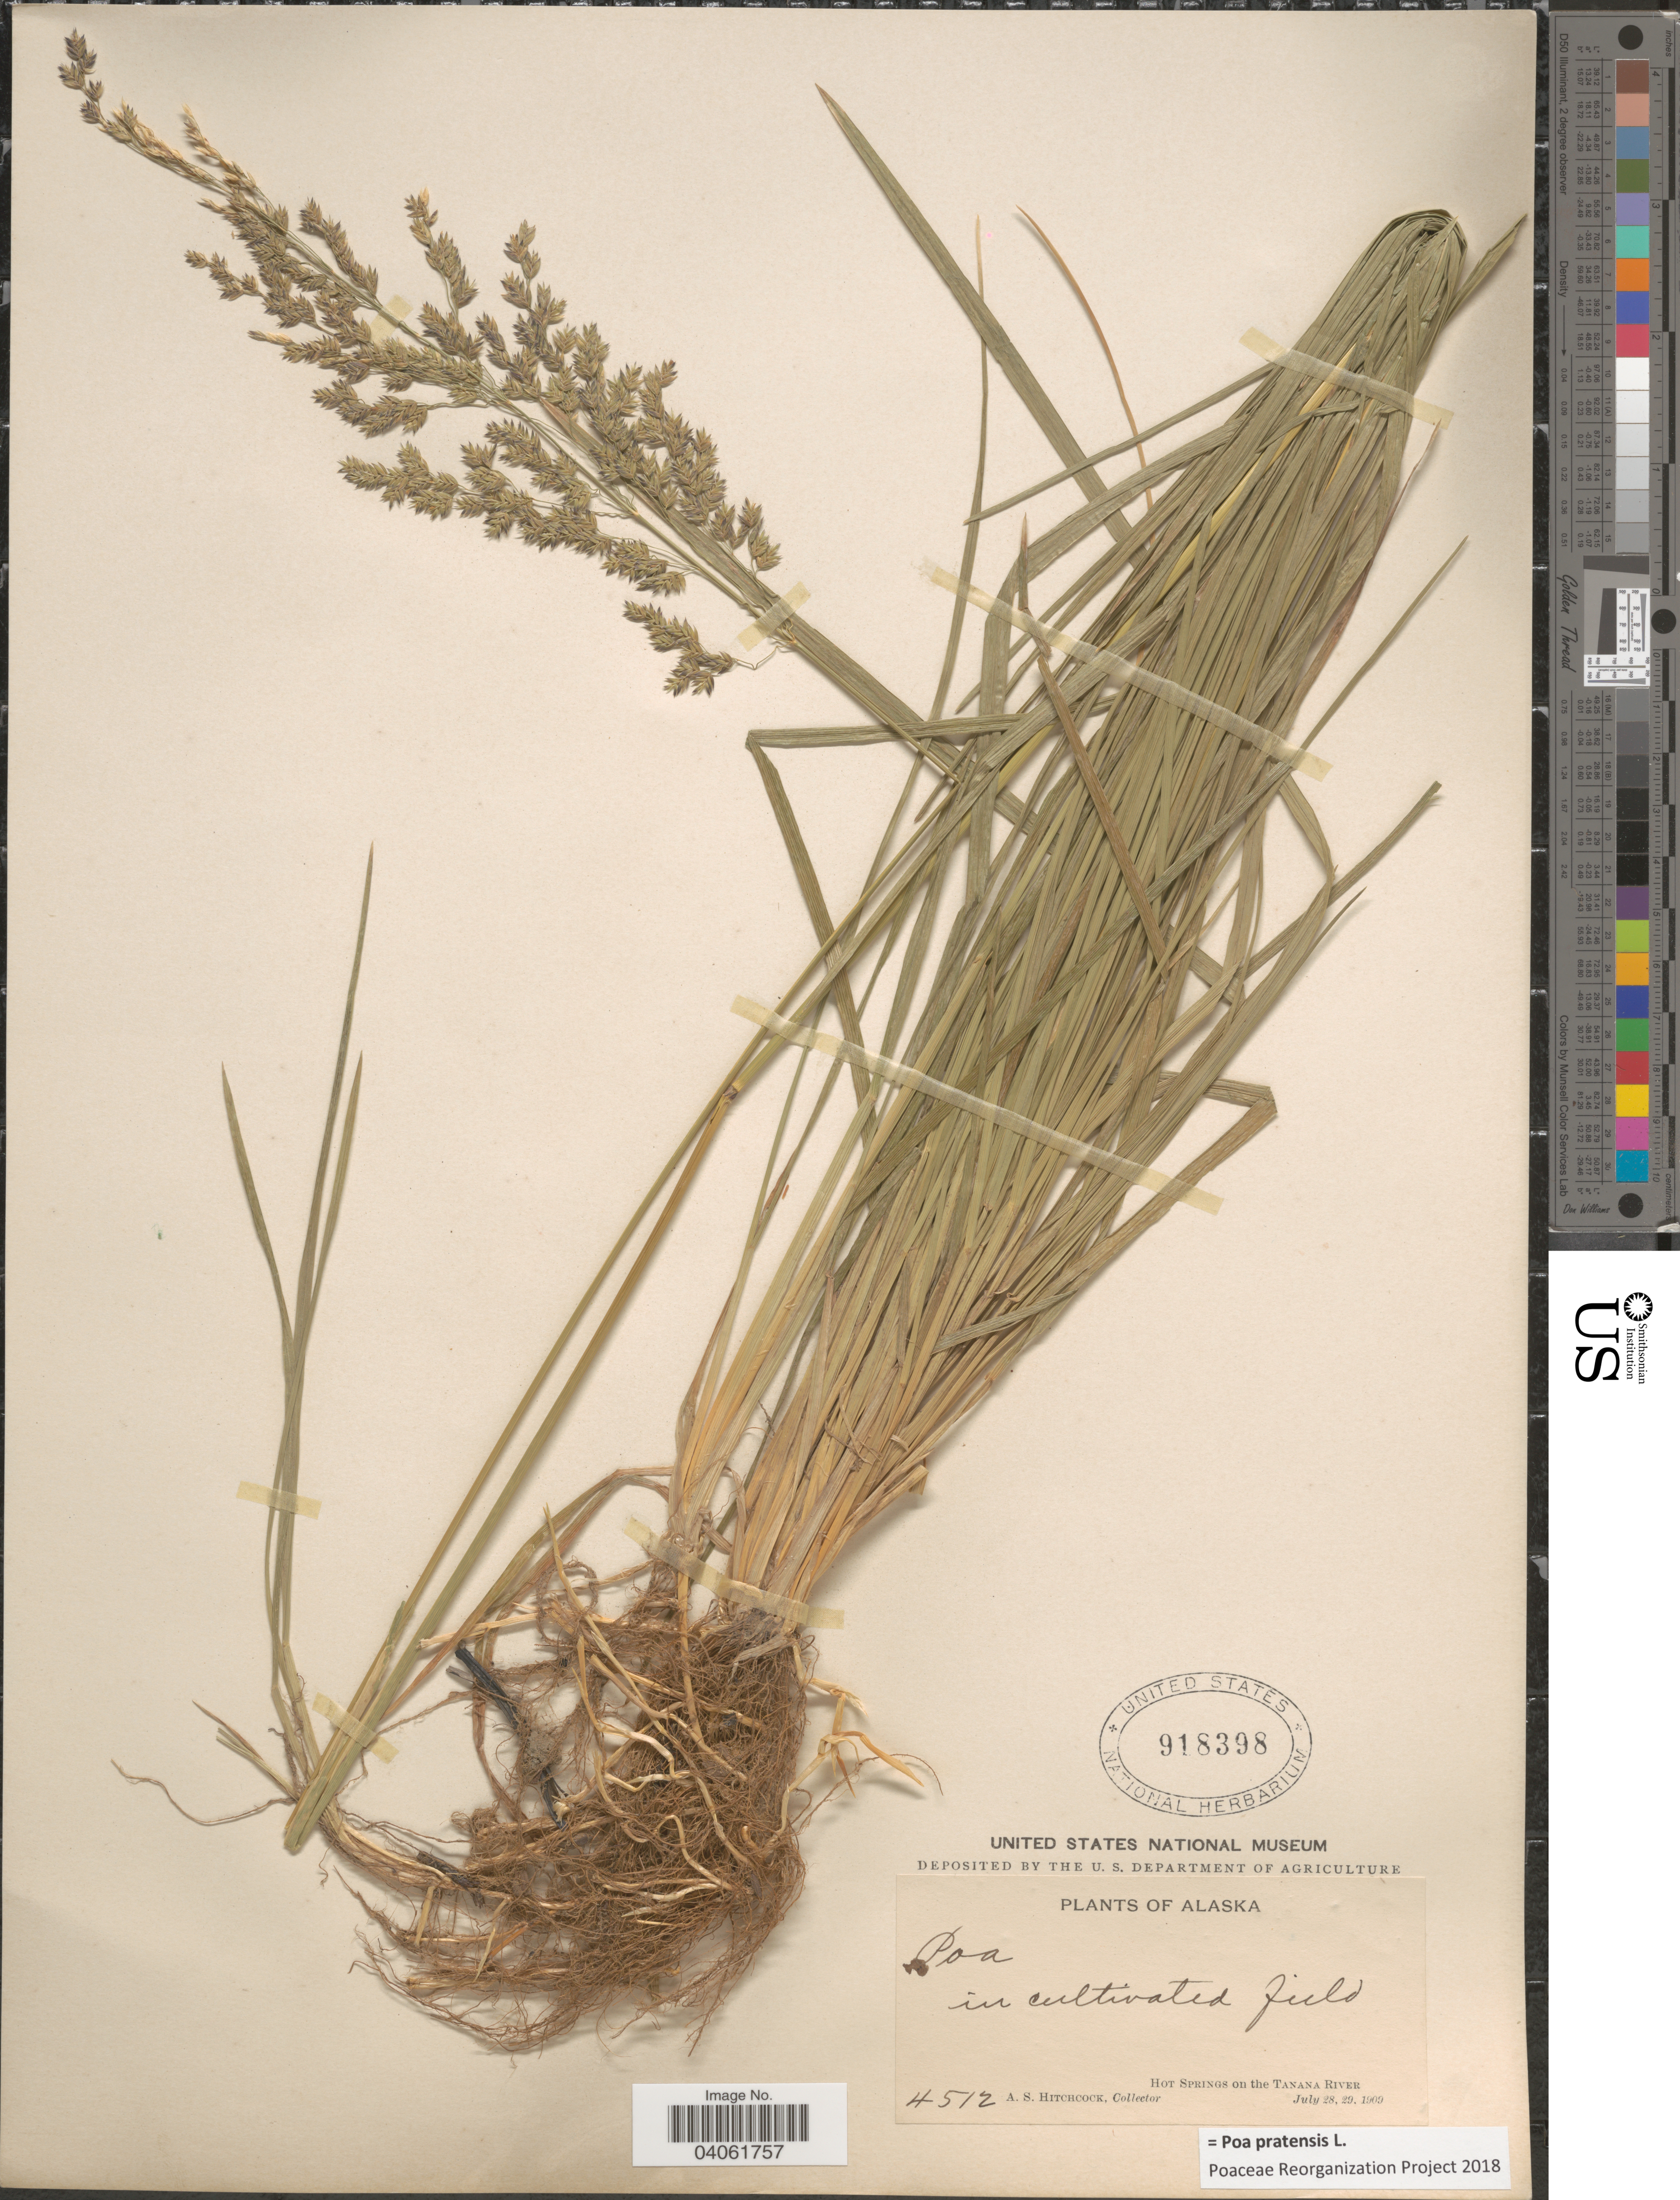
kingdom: Plantae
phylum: Tracheophyta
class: Liliopsida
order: Poales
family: Poaceae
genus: Poa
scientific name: Poa pratensis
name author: L.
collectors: A. S. Hitchcock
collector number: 4512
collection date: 1909-07-28/1909-07-29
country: United States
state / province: Alaska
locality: Hot Springs on the Tanana River.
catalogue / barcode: US 918398